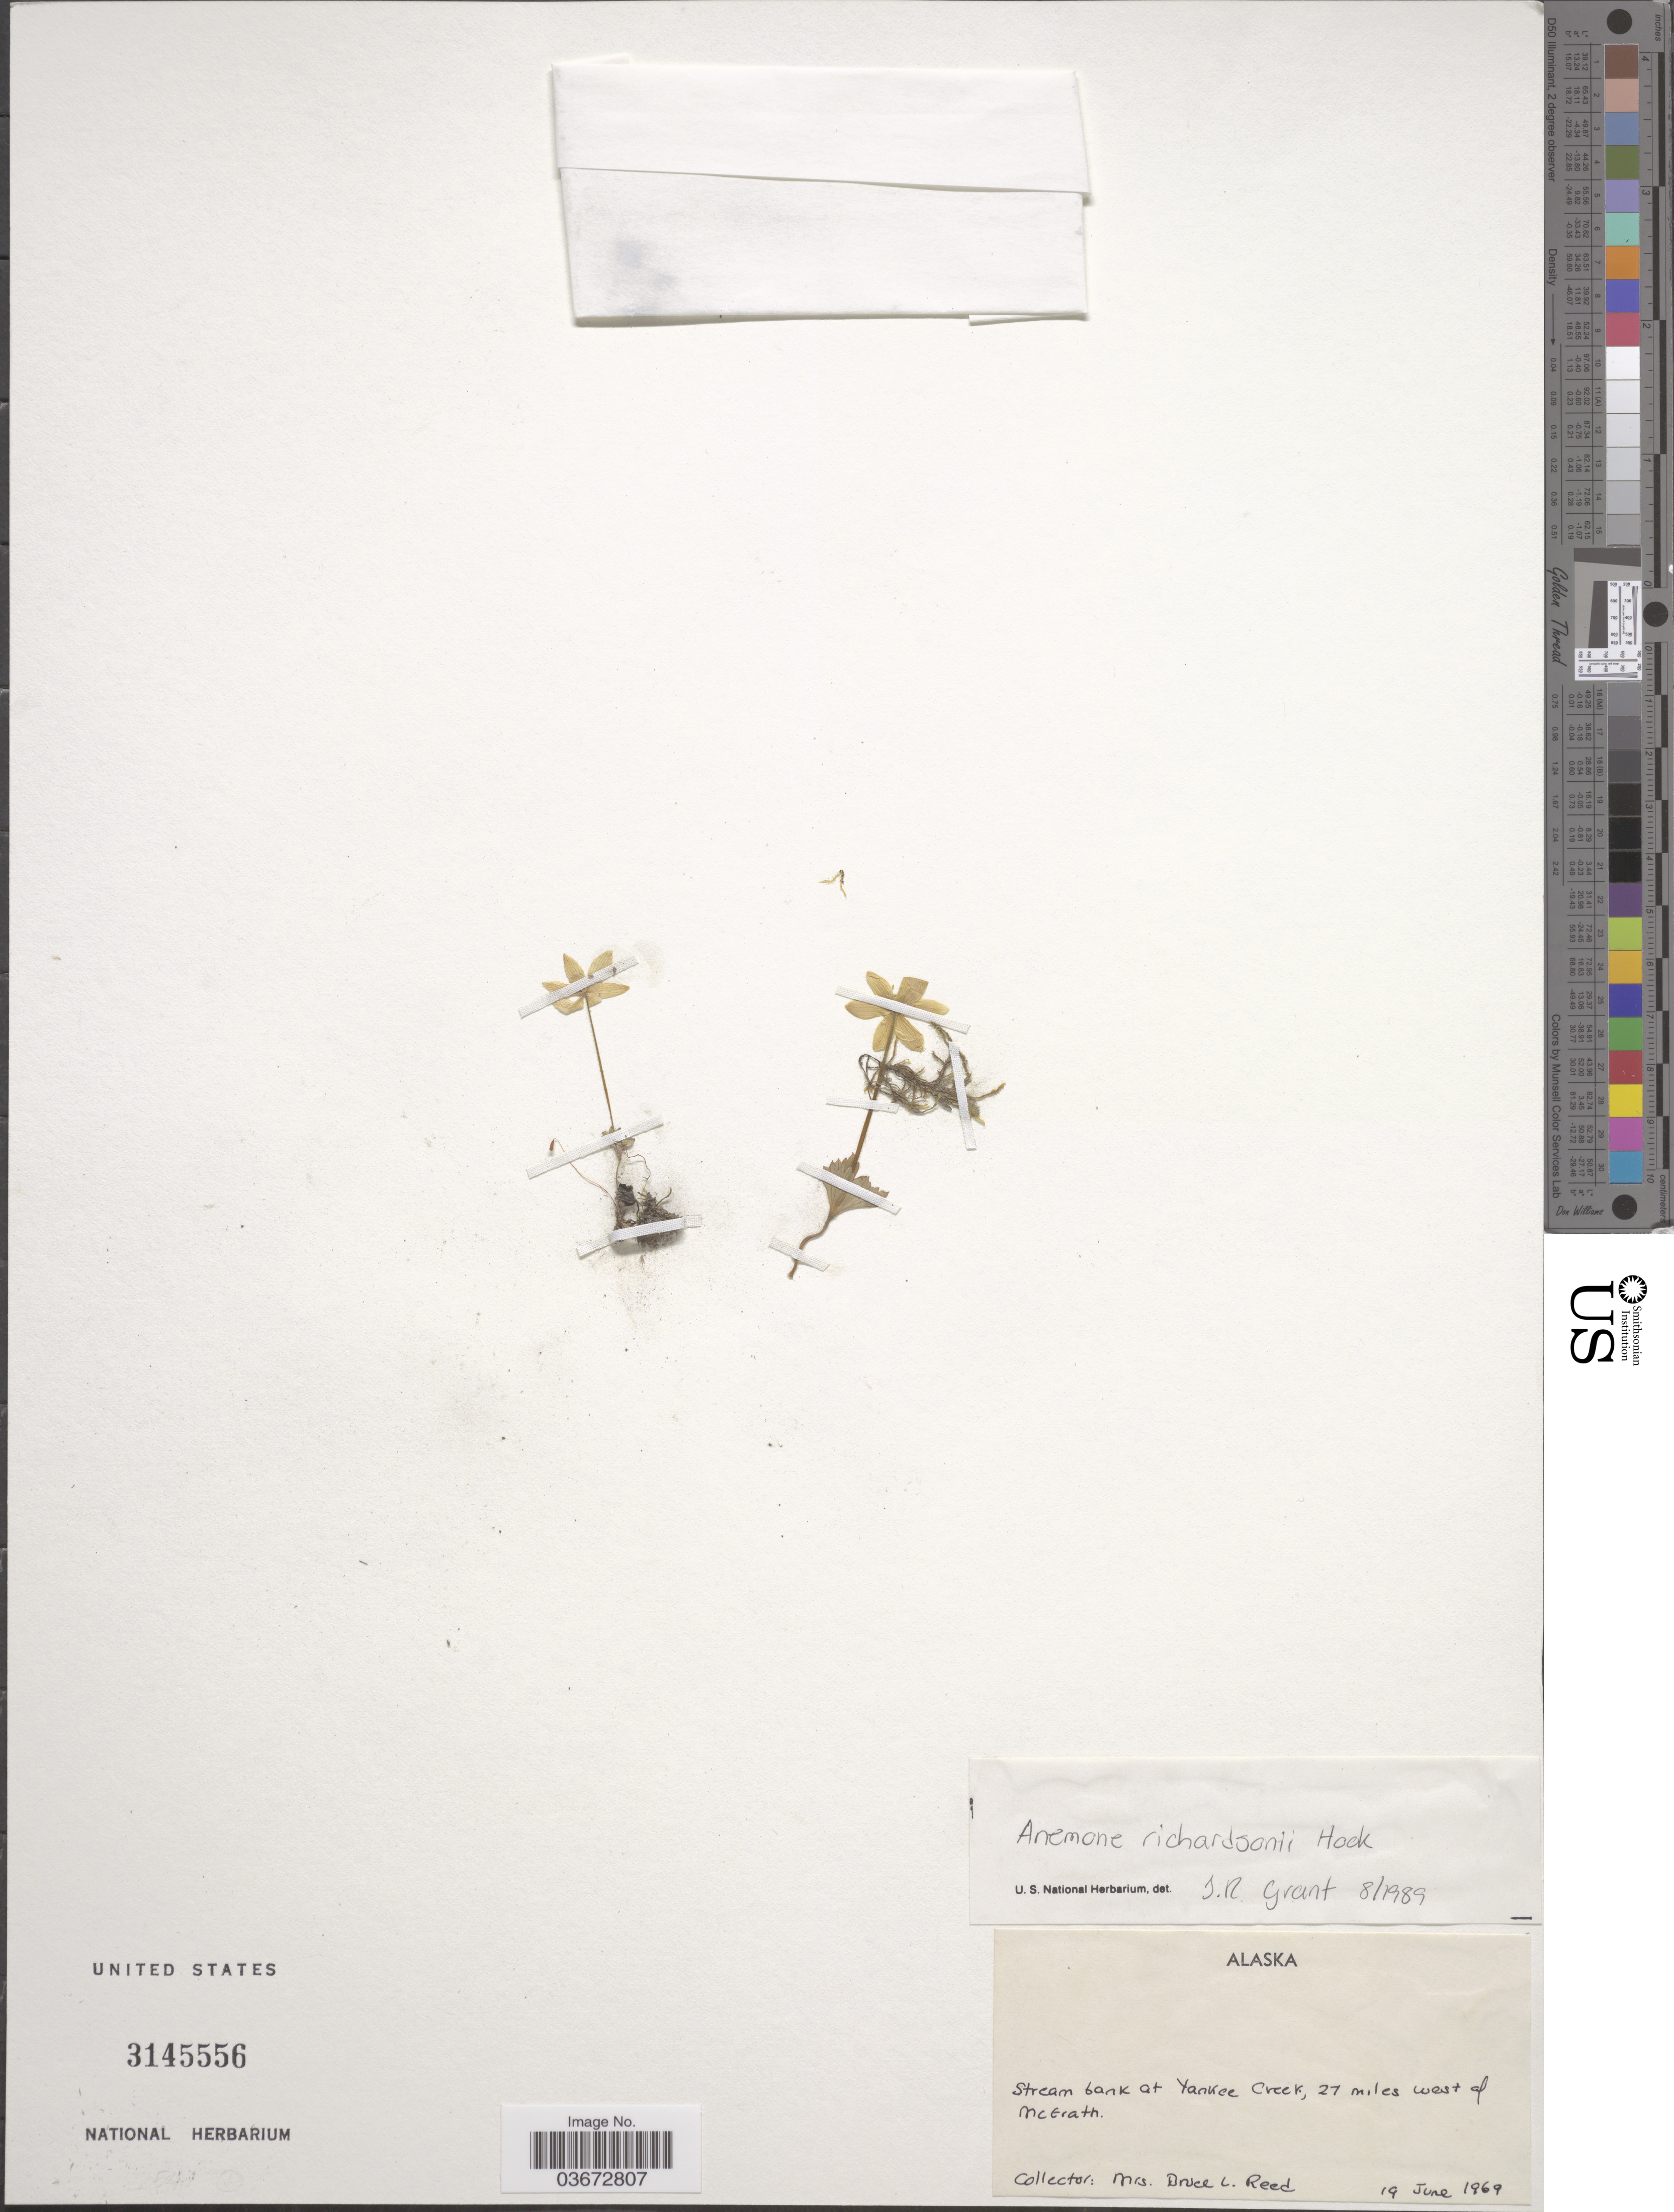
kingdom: Plantae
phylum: Tracheophyta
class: Magnoliopsida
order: Ranunculales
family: Ranunculaceae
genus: Anemone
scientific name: Anemone richardsonii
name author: Hook.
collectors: B. Reed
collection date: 1969-06-19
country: United States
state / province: Alaska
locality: Stream bank at Yankee Creek, 27 miles west of McGrath.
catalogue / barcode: US 3145556